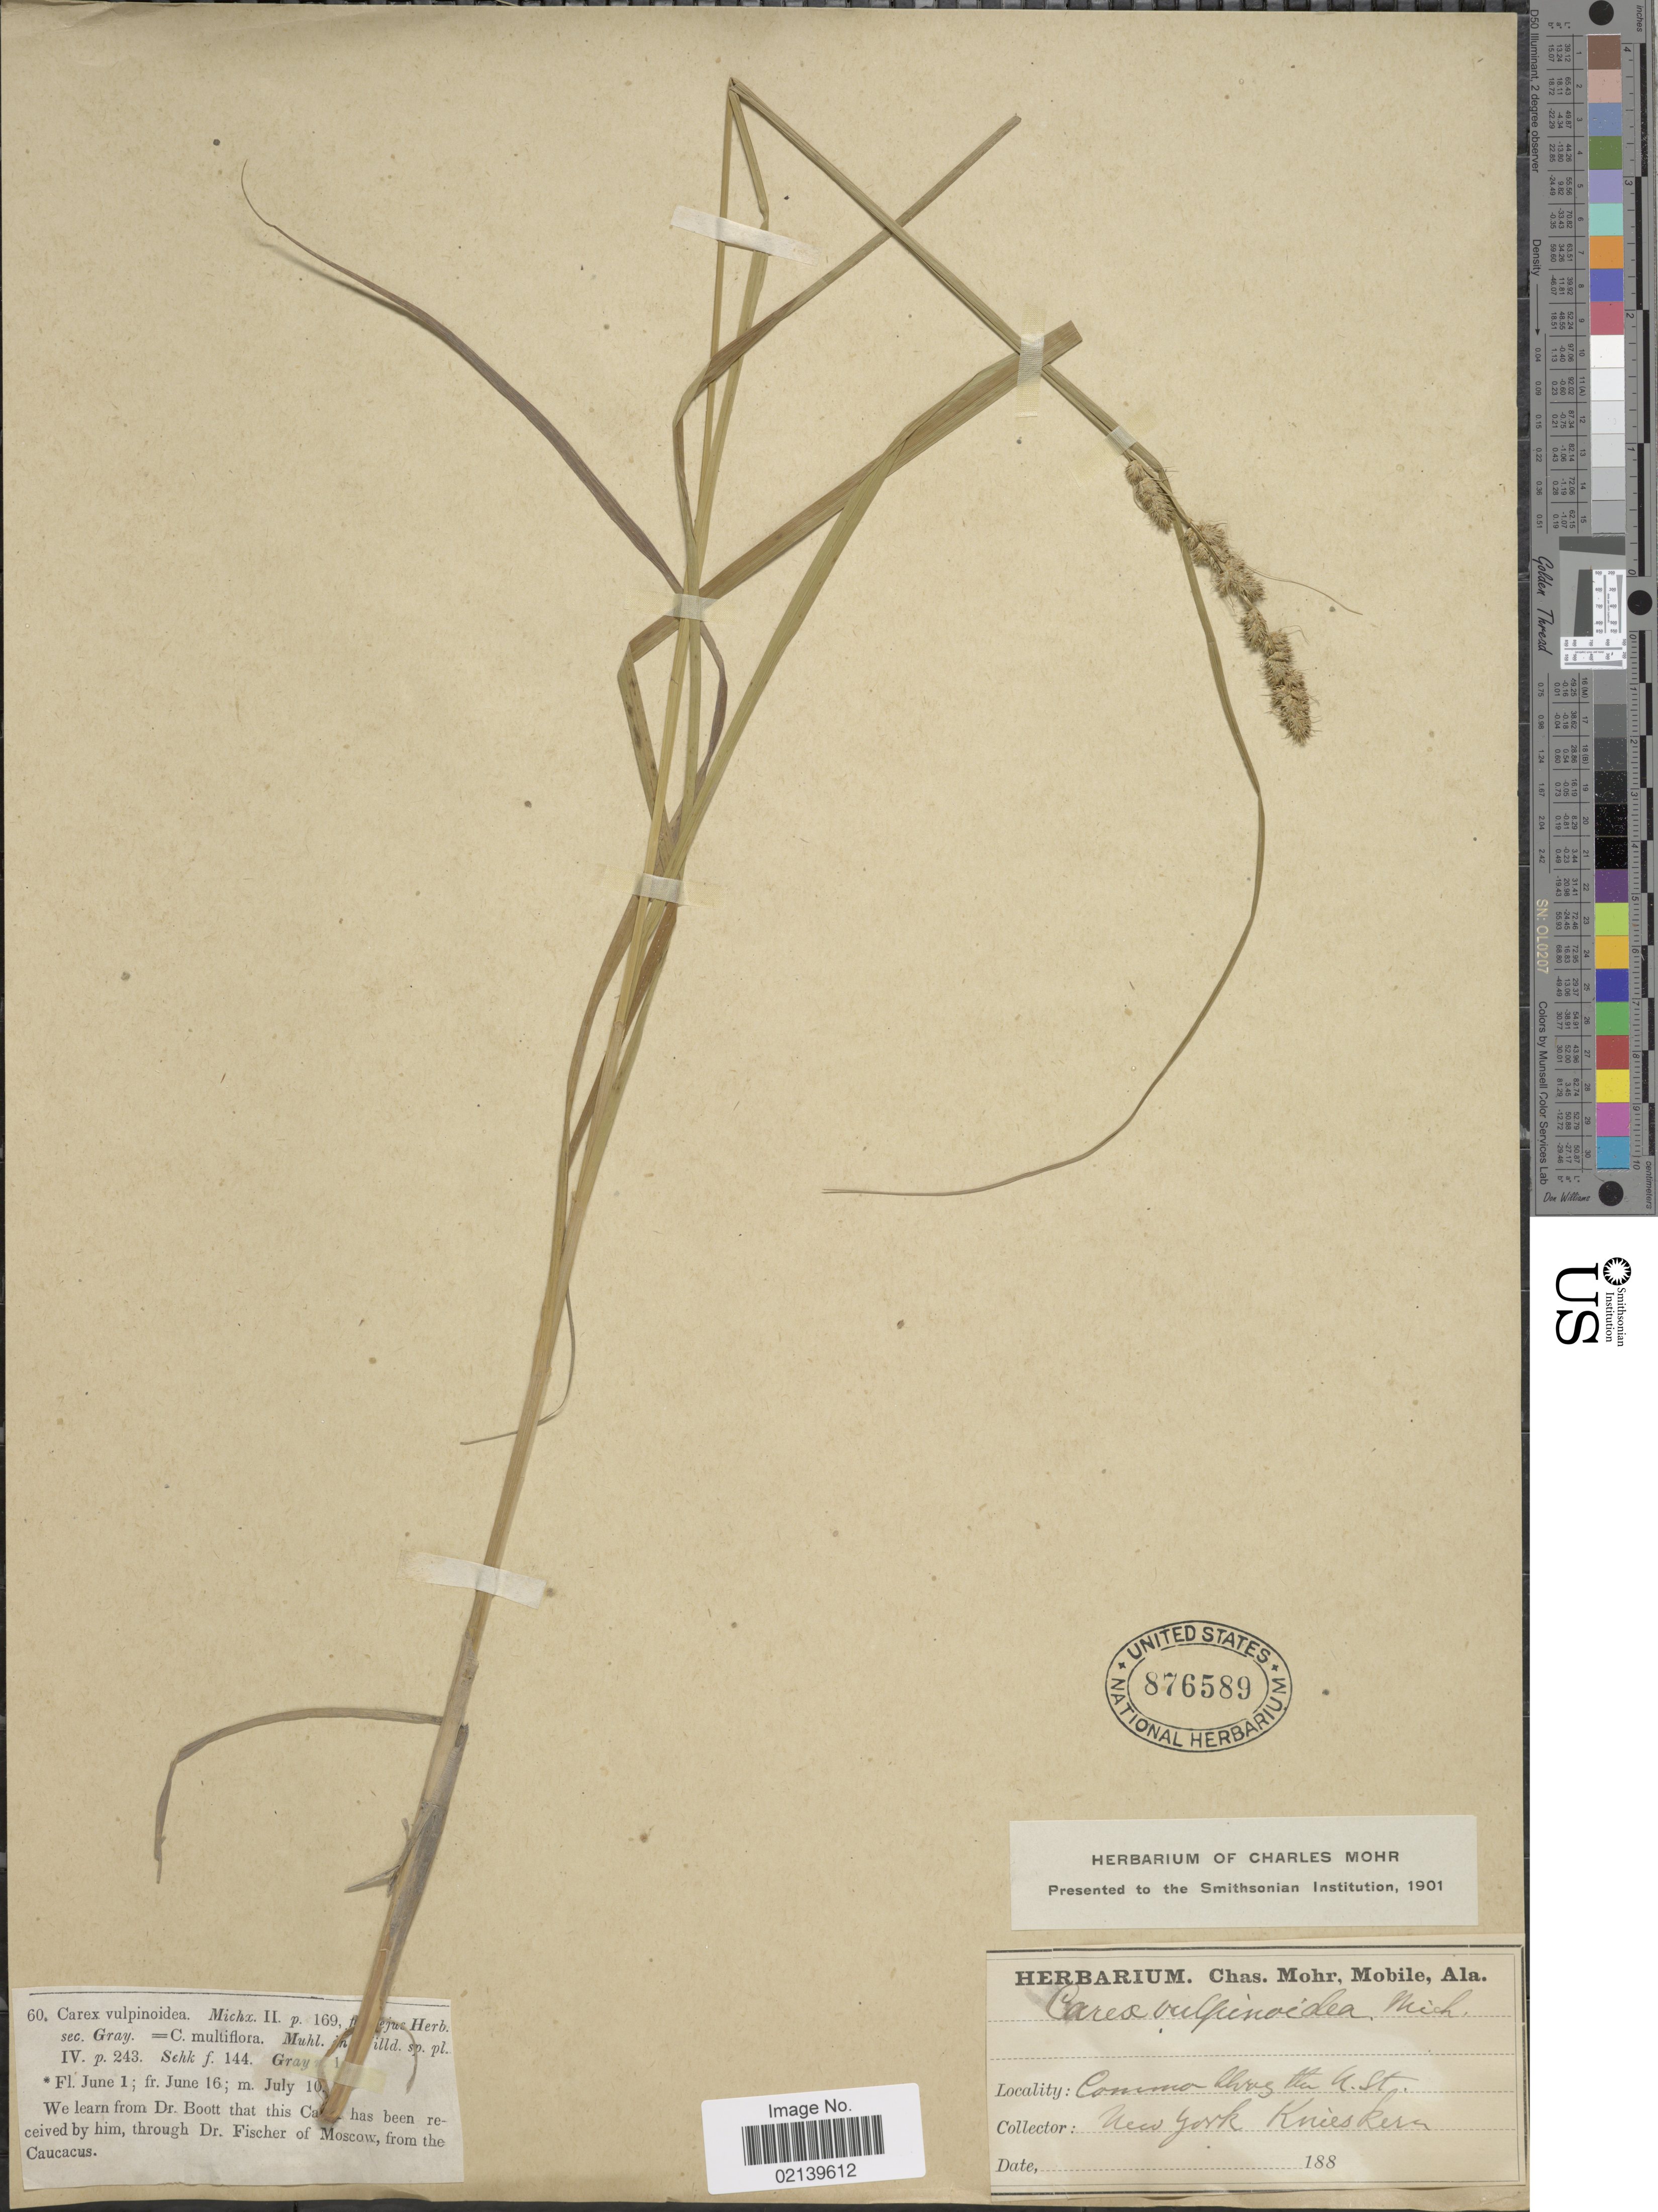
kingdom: Plantae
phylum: Tracheophyta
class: Liliopsida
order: Poales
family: Cyperaceae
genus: Carex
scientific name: Carex vulpinoidea Michx.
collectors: Knieskern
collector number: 60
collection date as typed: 188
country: United States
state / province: New York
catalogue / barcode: US 876589